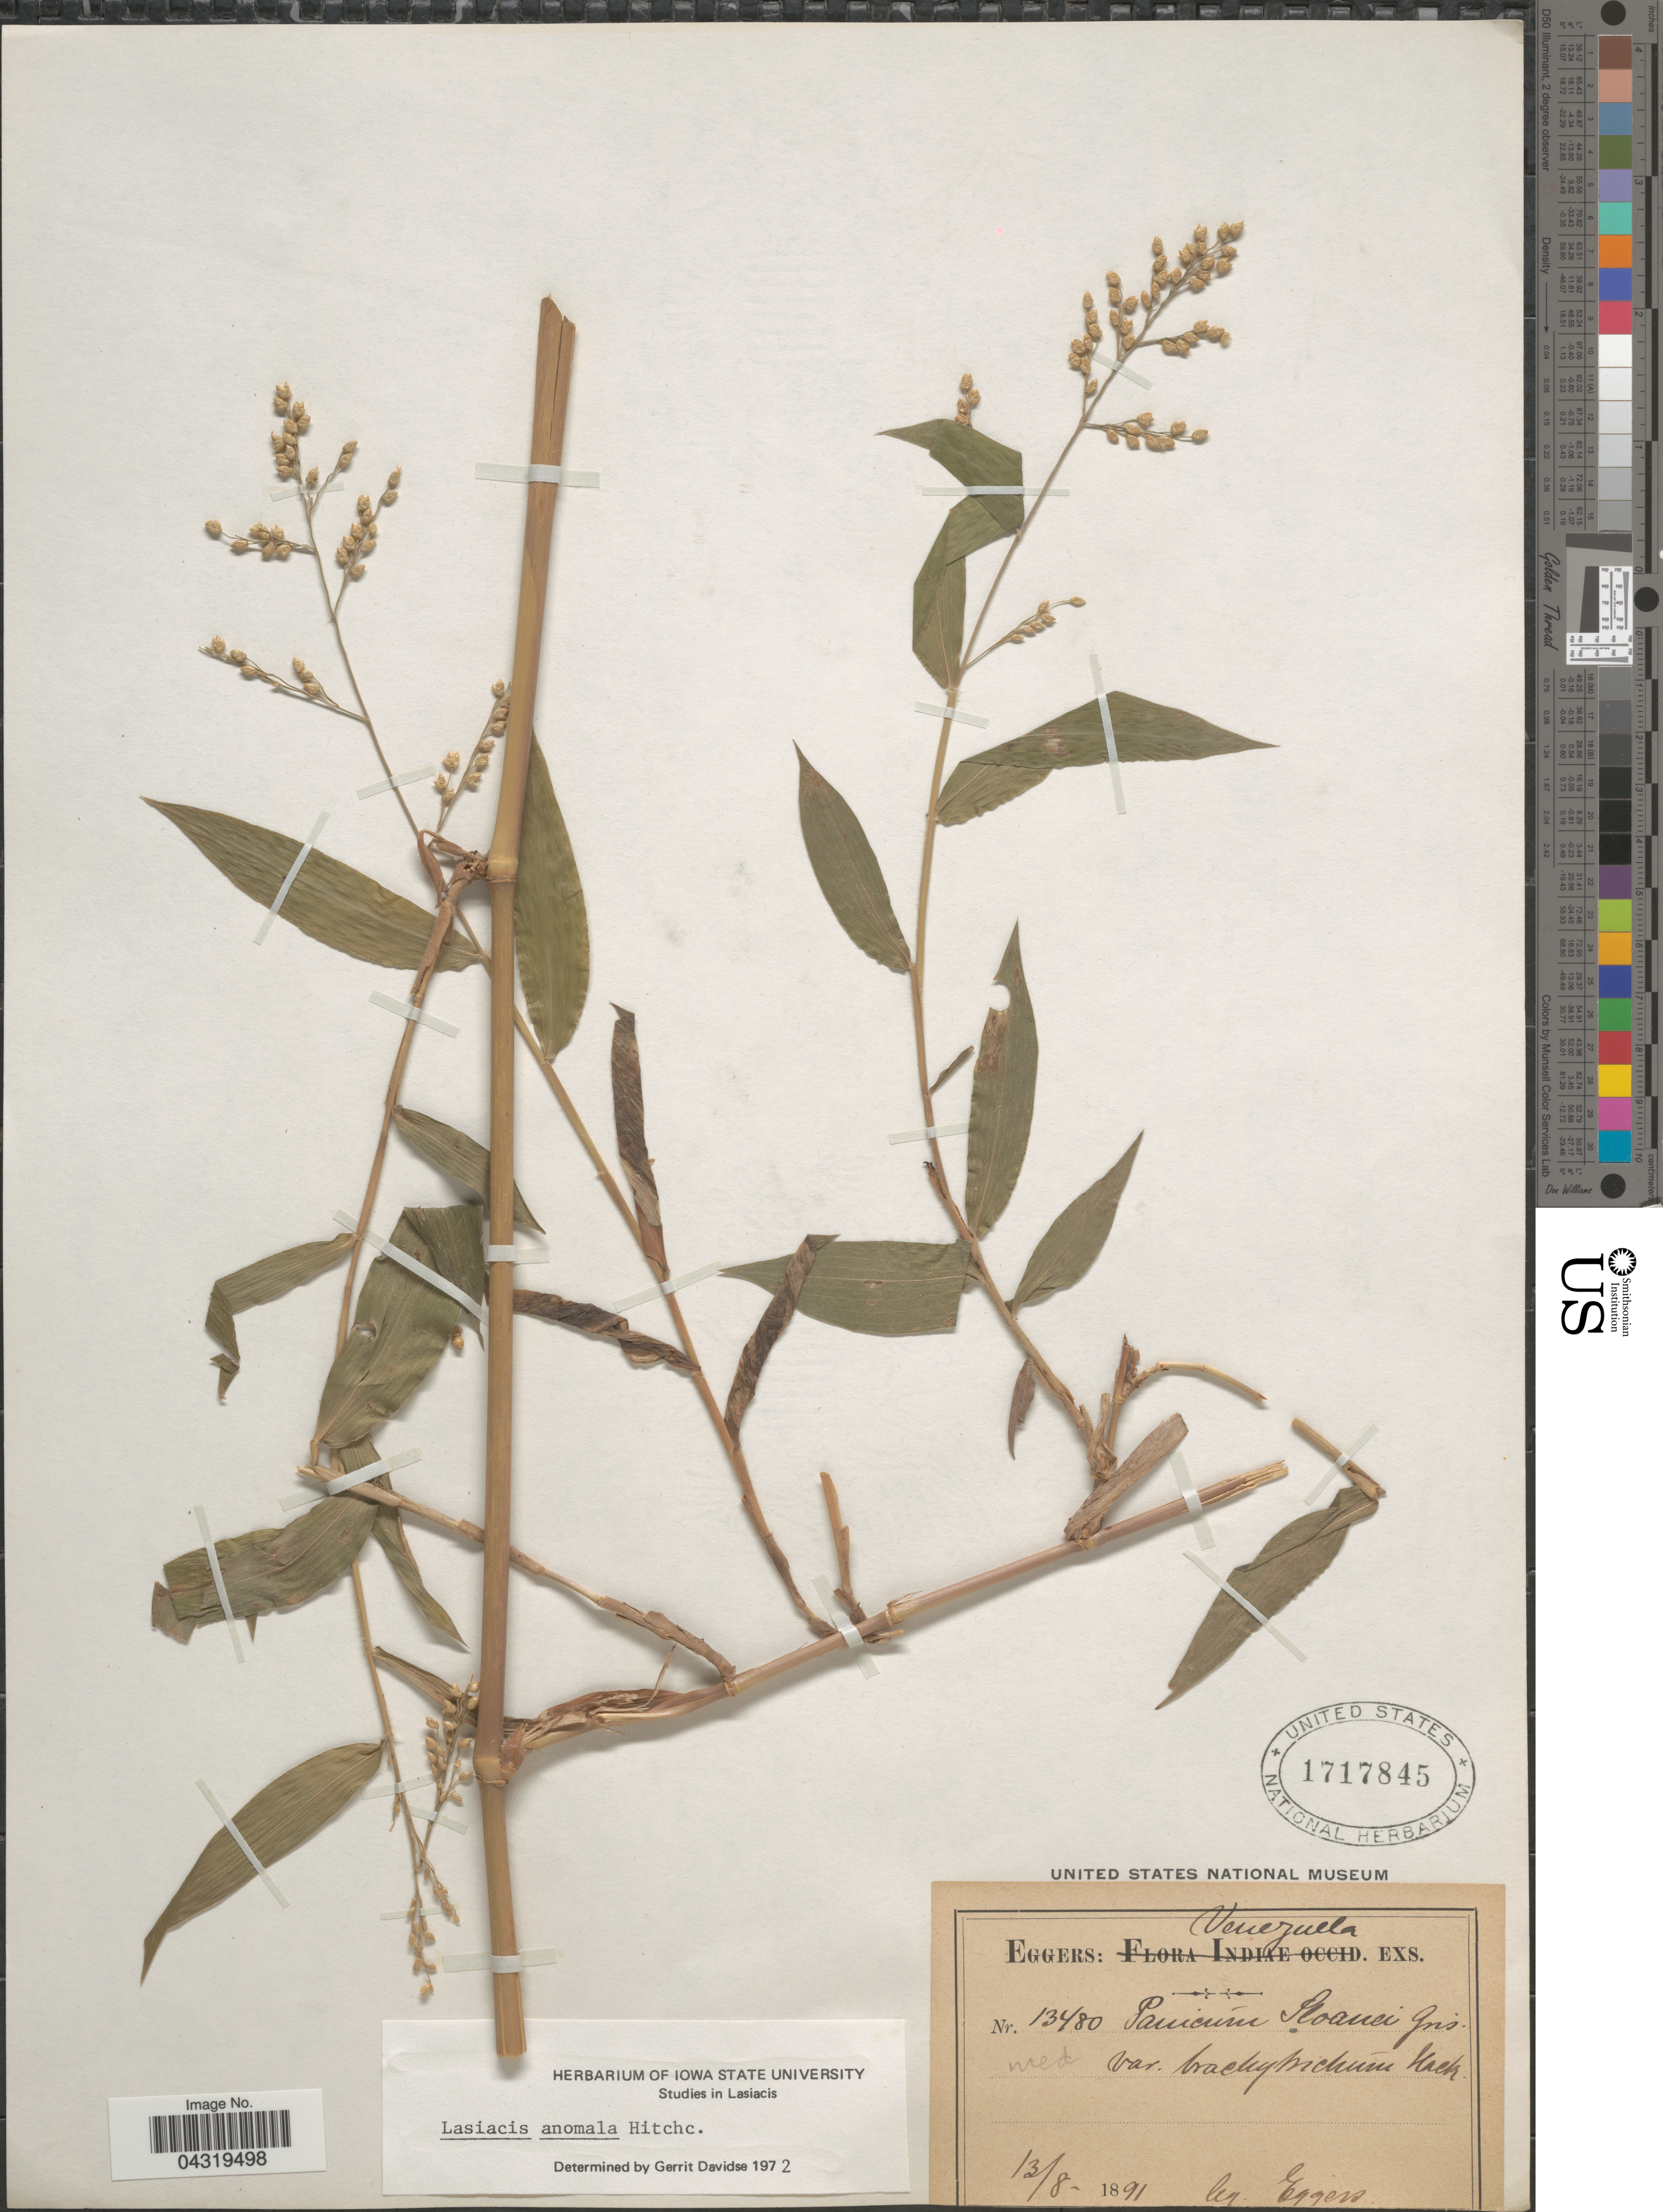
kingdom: Plantae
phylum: Tracheophyta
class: Liliopsida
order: Poales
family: Poaceae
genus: Lasiacis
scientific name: Lasiacis anomala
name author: Hitchc.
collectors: -. Eggers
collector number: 13480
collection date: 1891-08-13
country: Venezuela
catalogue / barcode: US 1717845